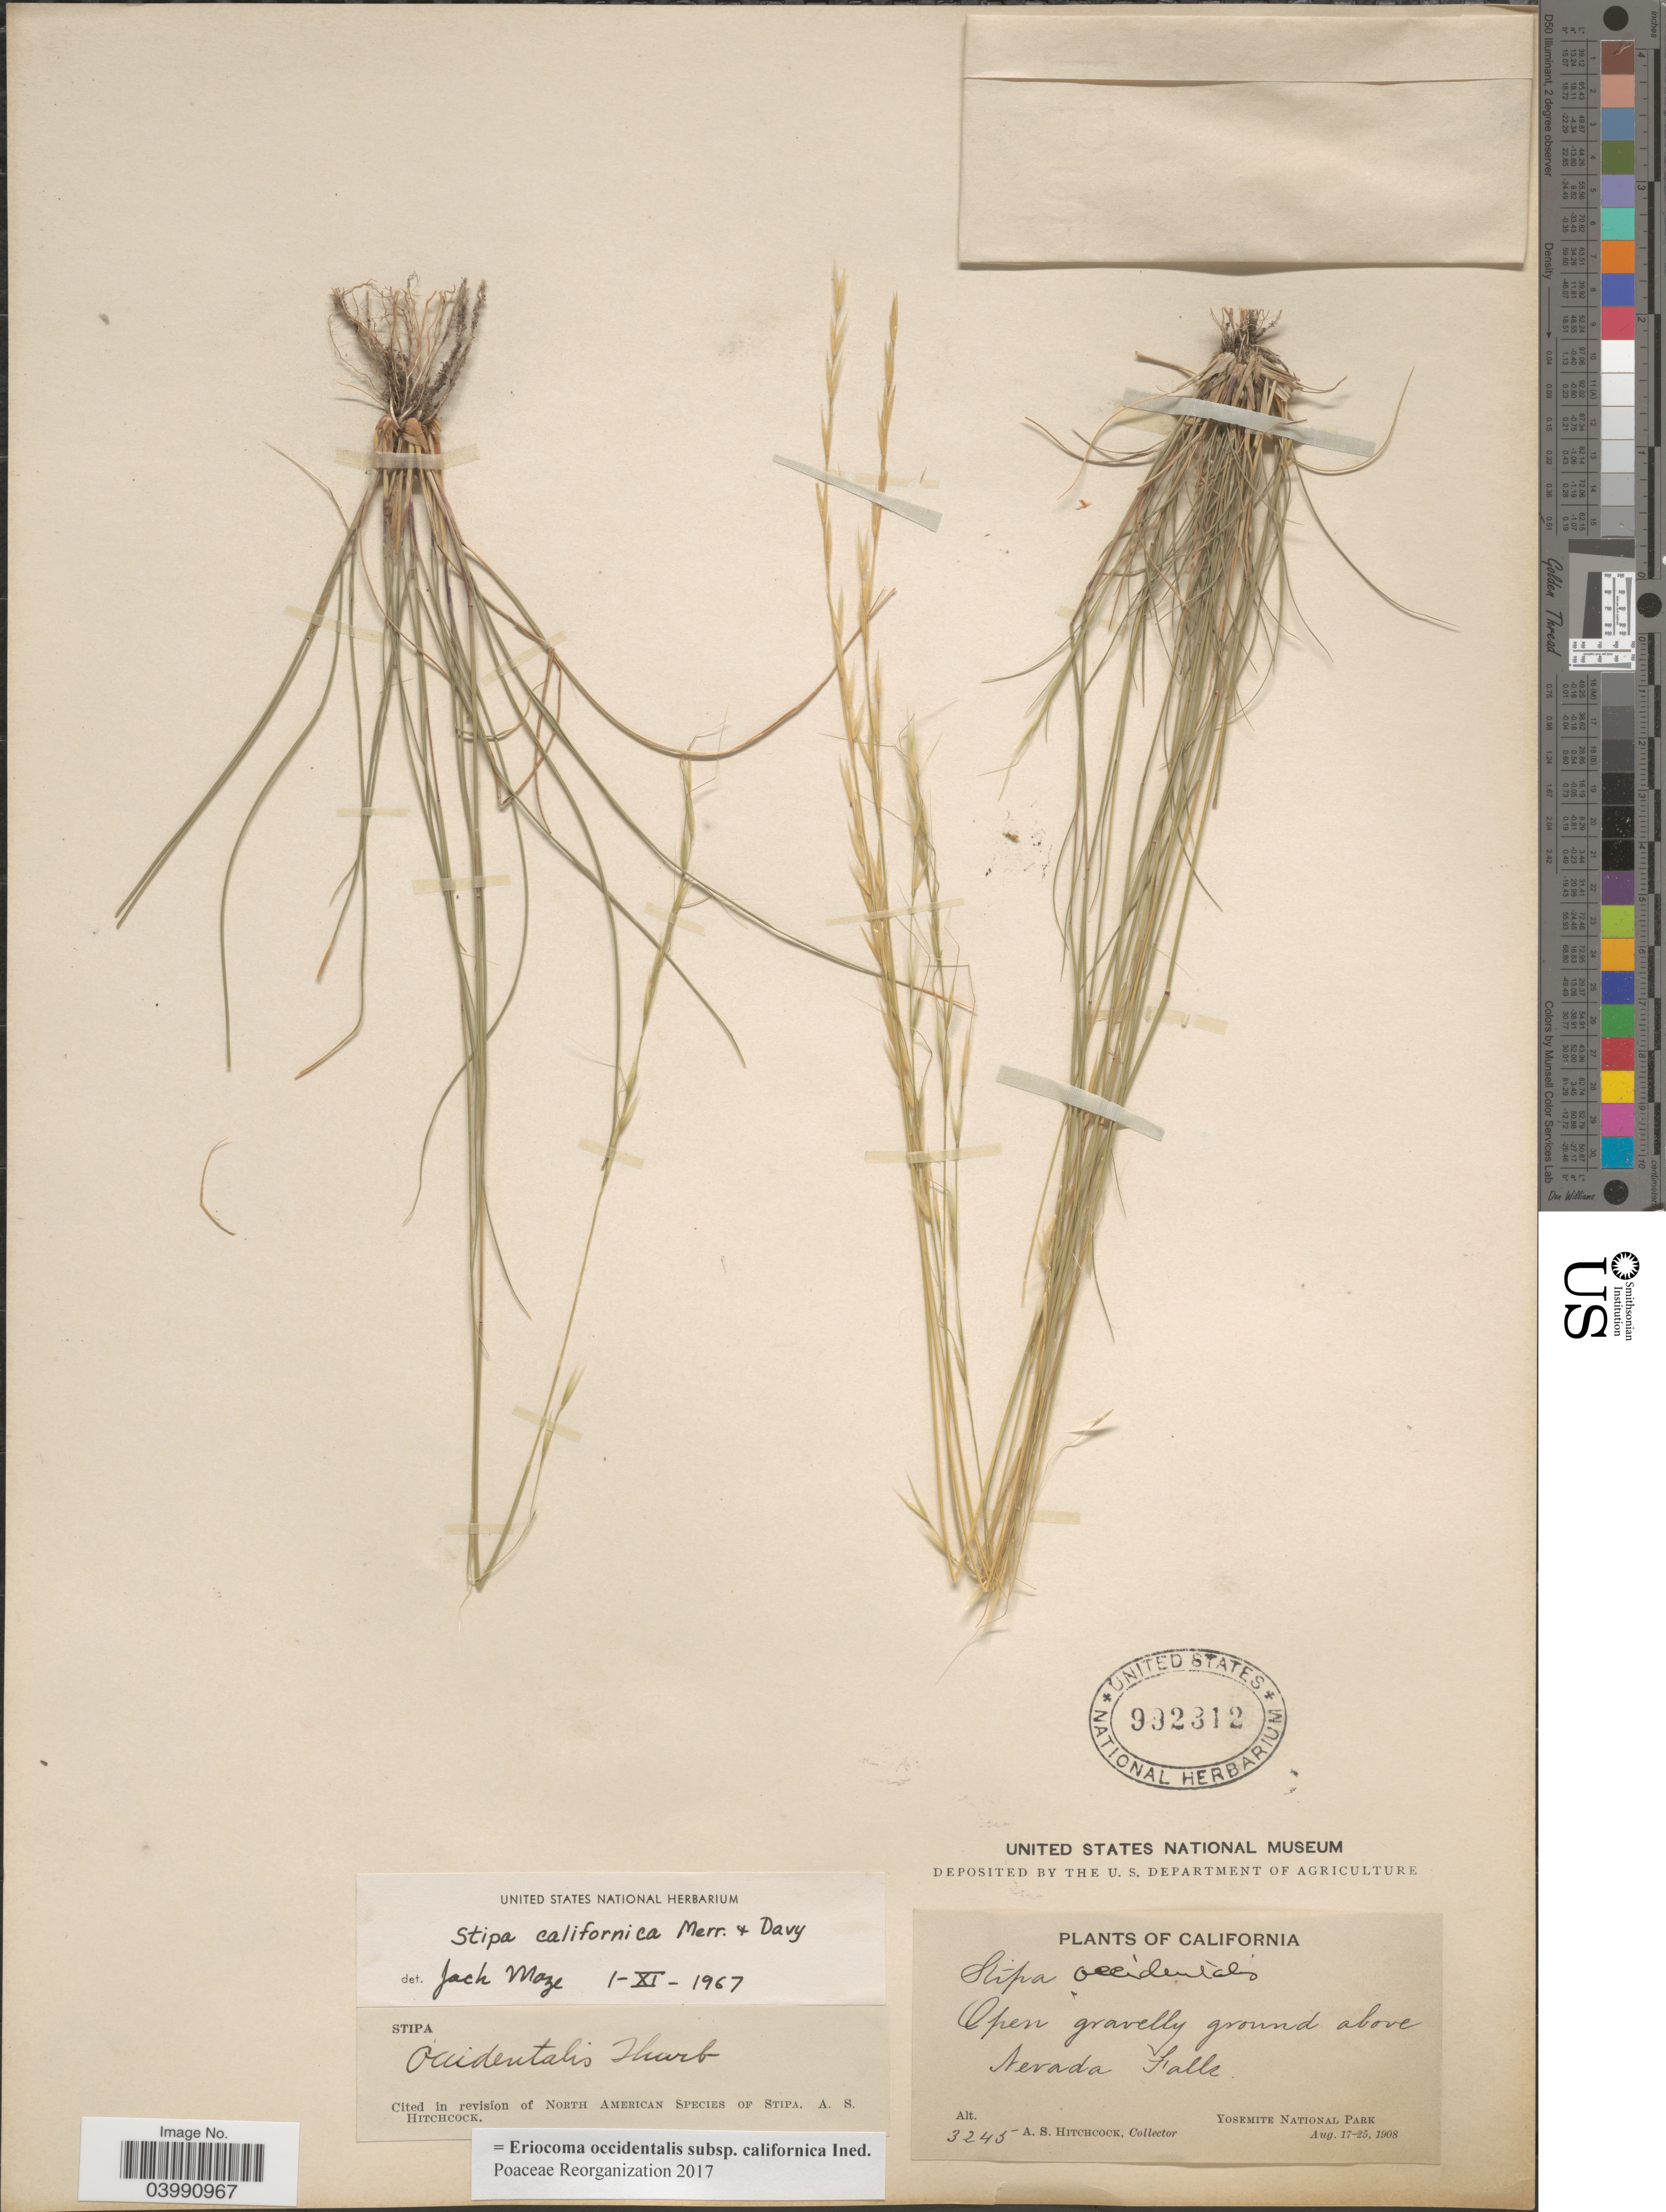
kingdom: Plantae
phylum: Tracheophyta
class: Liliopsida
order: Poales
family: Poaceae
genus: Eriocoma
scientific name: Eriocoma occidentalis subsp. californica ined.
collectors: A. S. Hitchcock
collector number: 3245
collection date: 1908-08-17/1908-08-25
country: United States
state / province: California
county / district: Mariposa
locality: Open gravelly ground above Nevada Falls. Yosemite National Park.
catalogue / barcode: US 992312